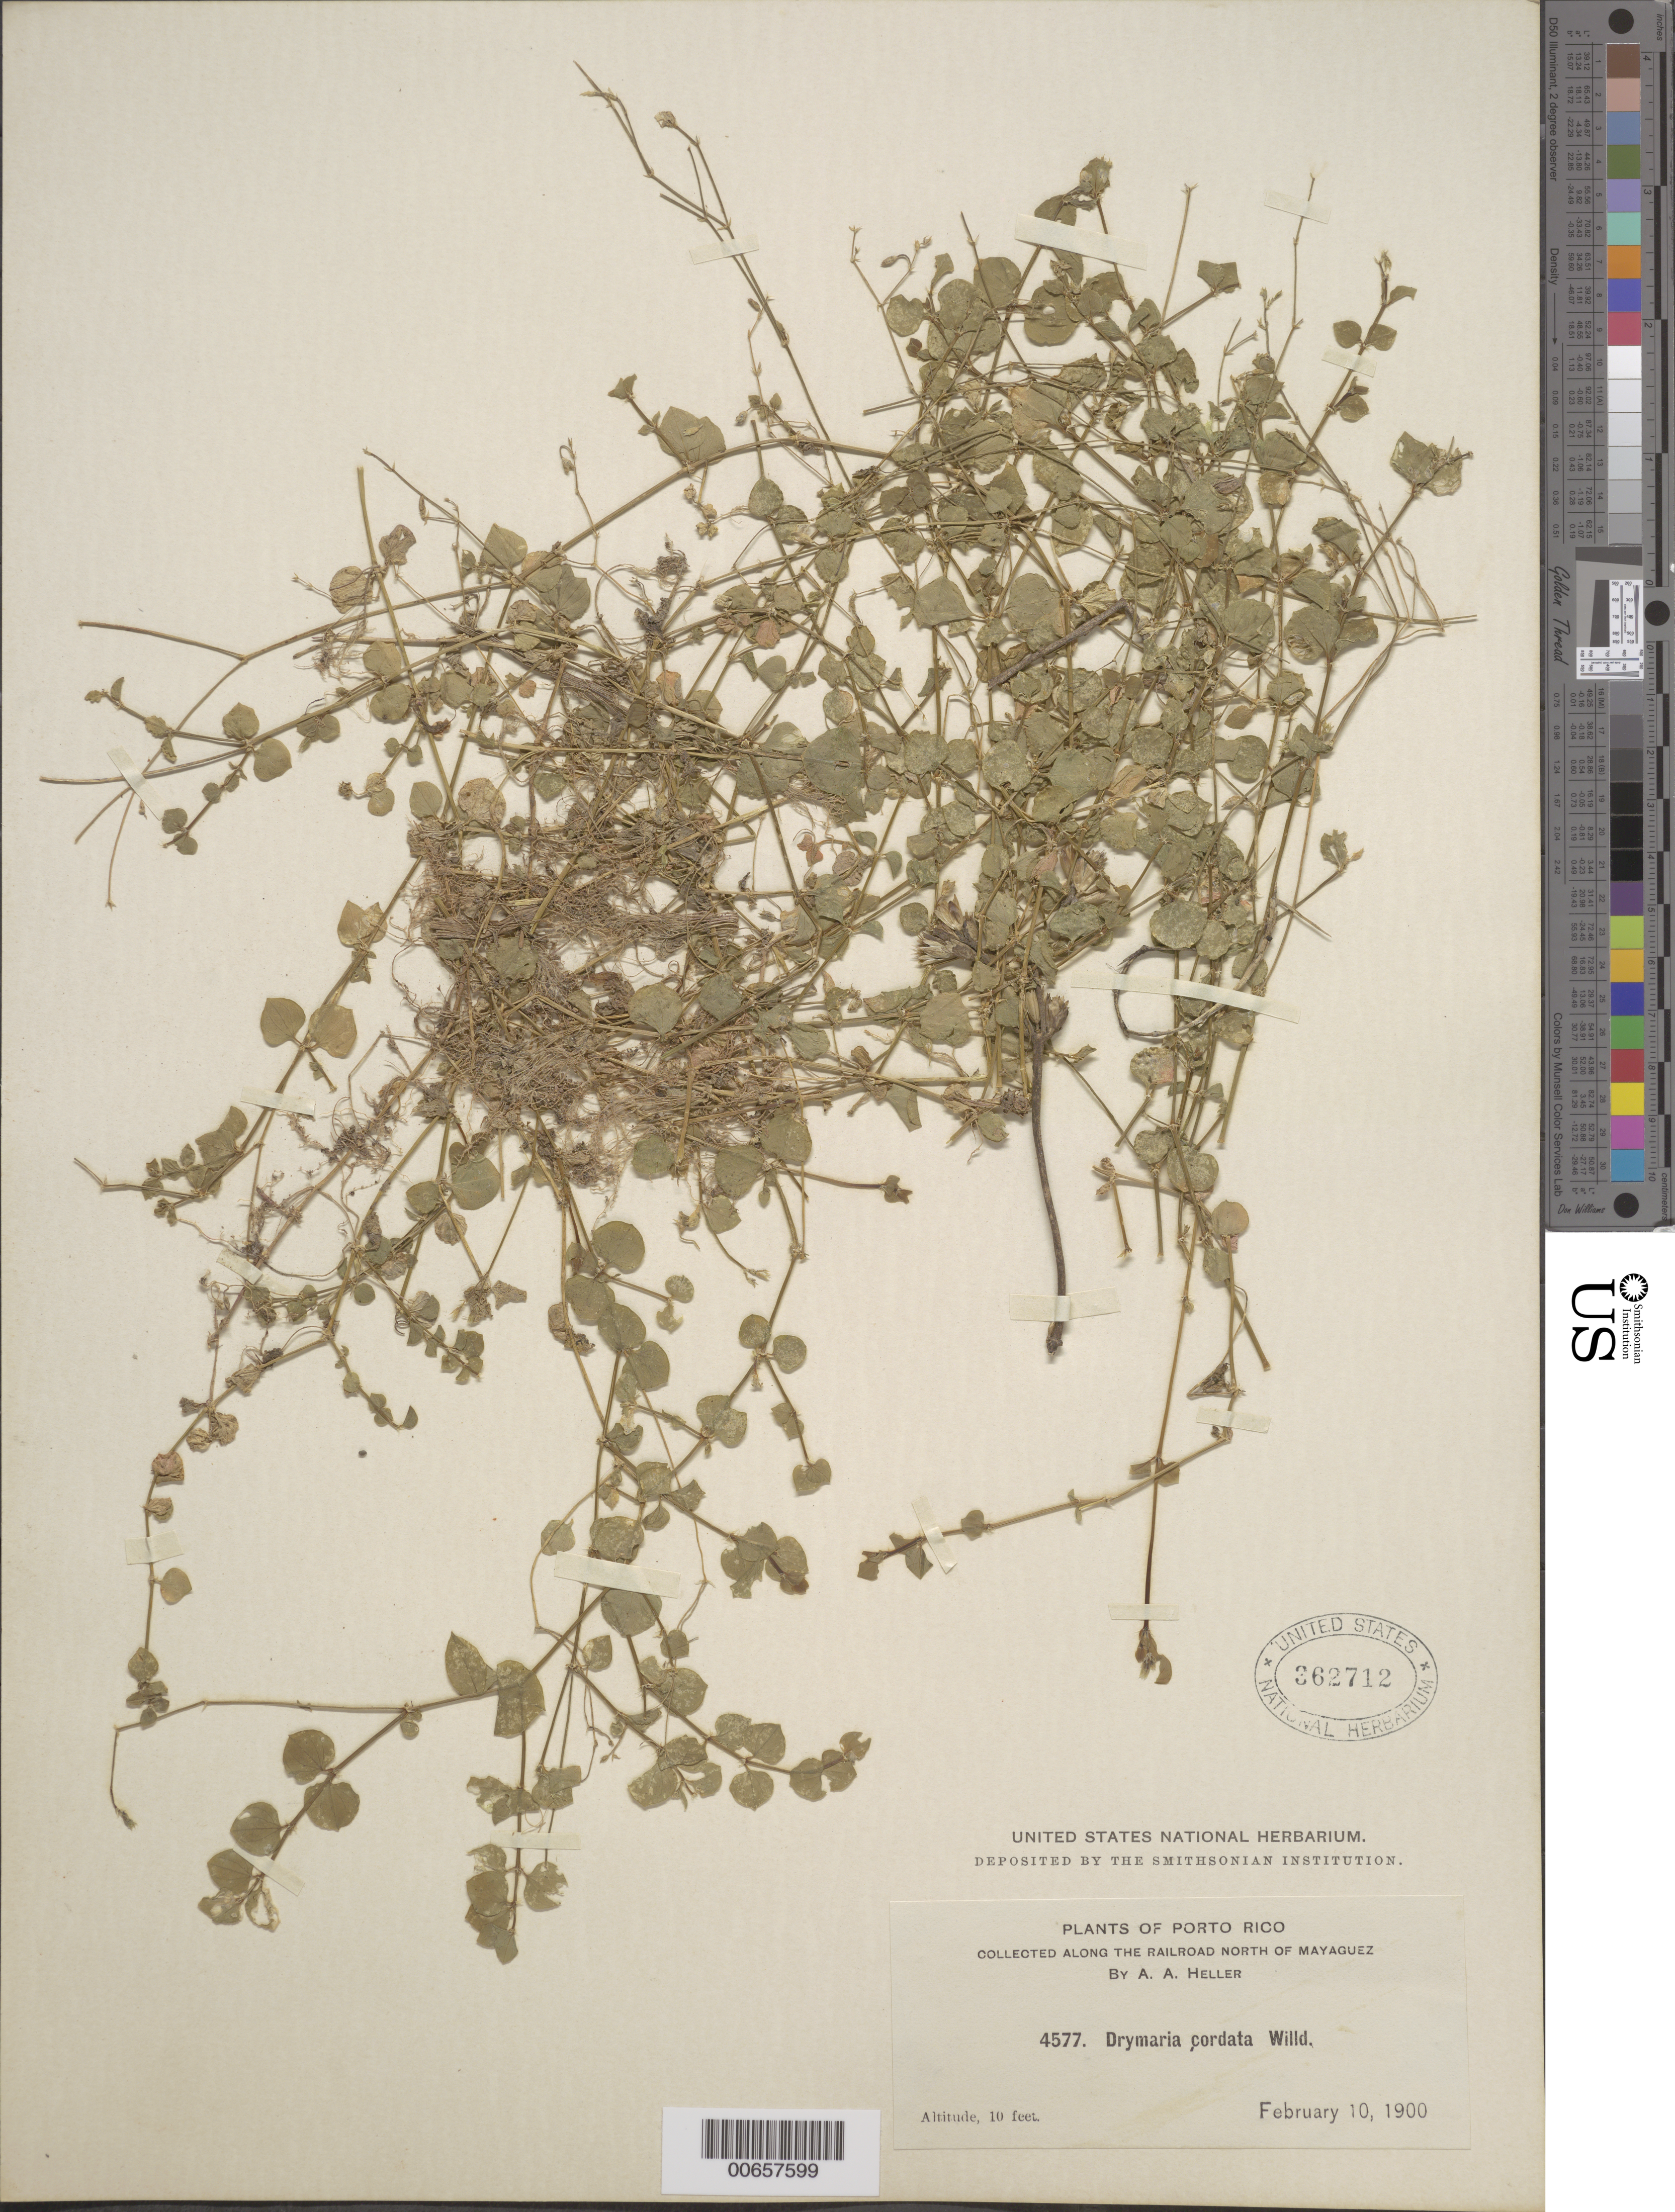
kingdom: Plantae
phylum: Tracheophyta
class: Magnoliopsida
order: Caryophyllales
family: Caryophyllaceae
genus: Drymaria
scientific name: Drymaria cordata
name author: (L.) Willd. ex Schult.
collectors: A. A. Heller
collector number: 4577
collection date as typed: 19 Feb 1900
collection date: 1900-02-19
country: Puerto Rico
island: Greater Antilles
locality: Mayaguez, railroad N of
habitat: Along railroad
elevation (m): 3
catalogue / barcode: US 362712